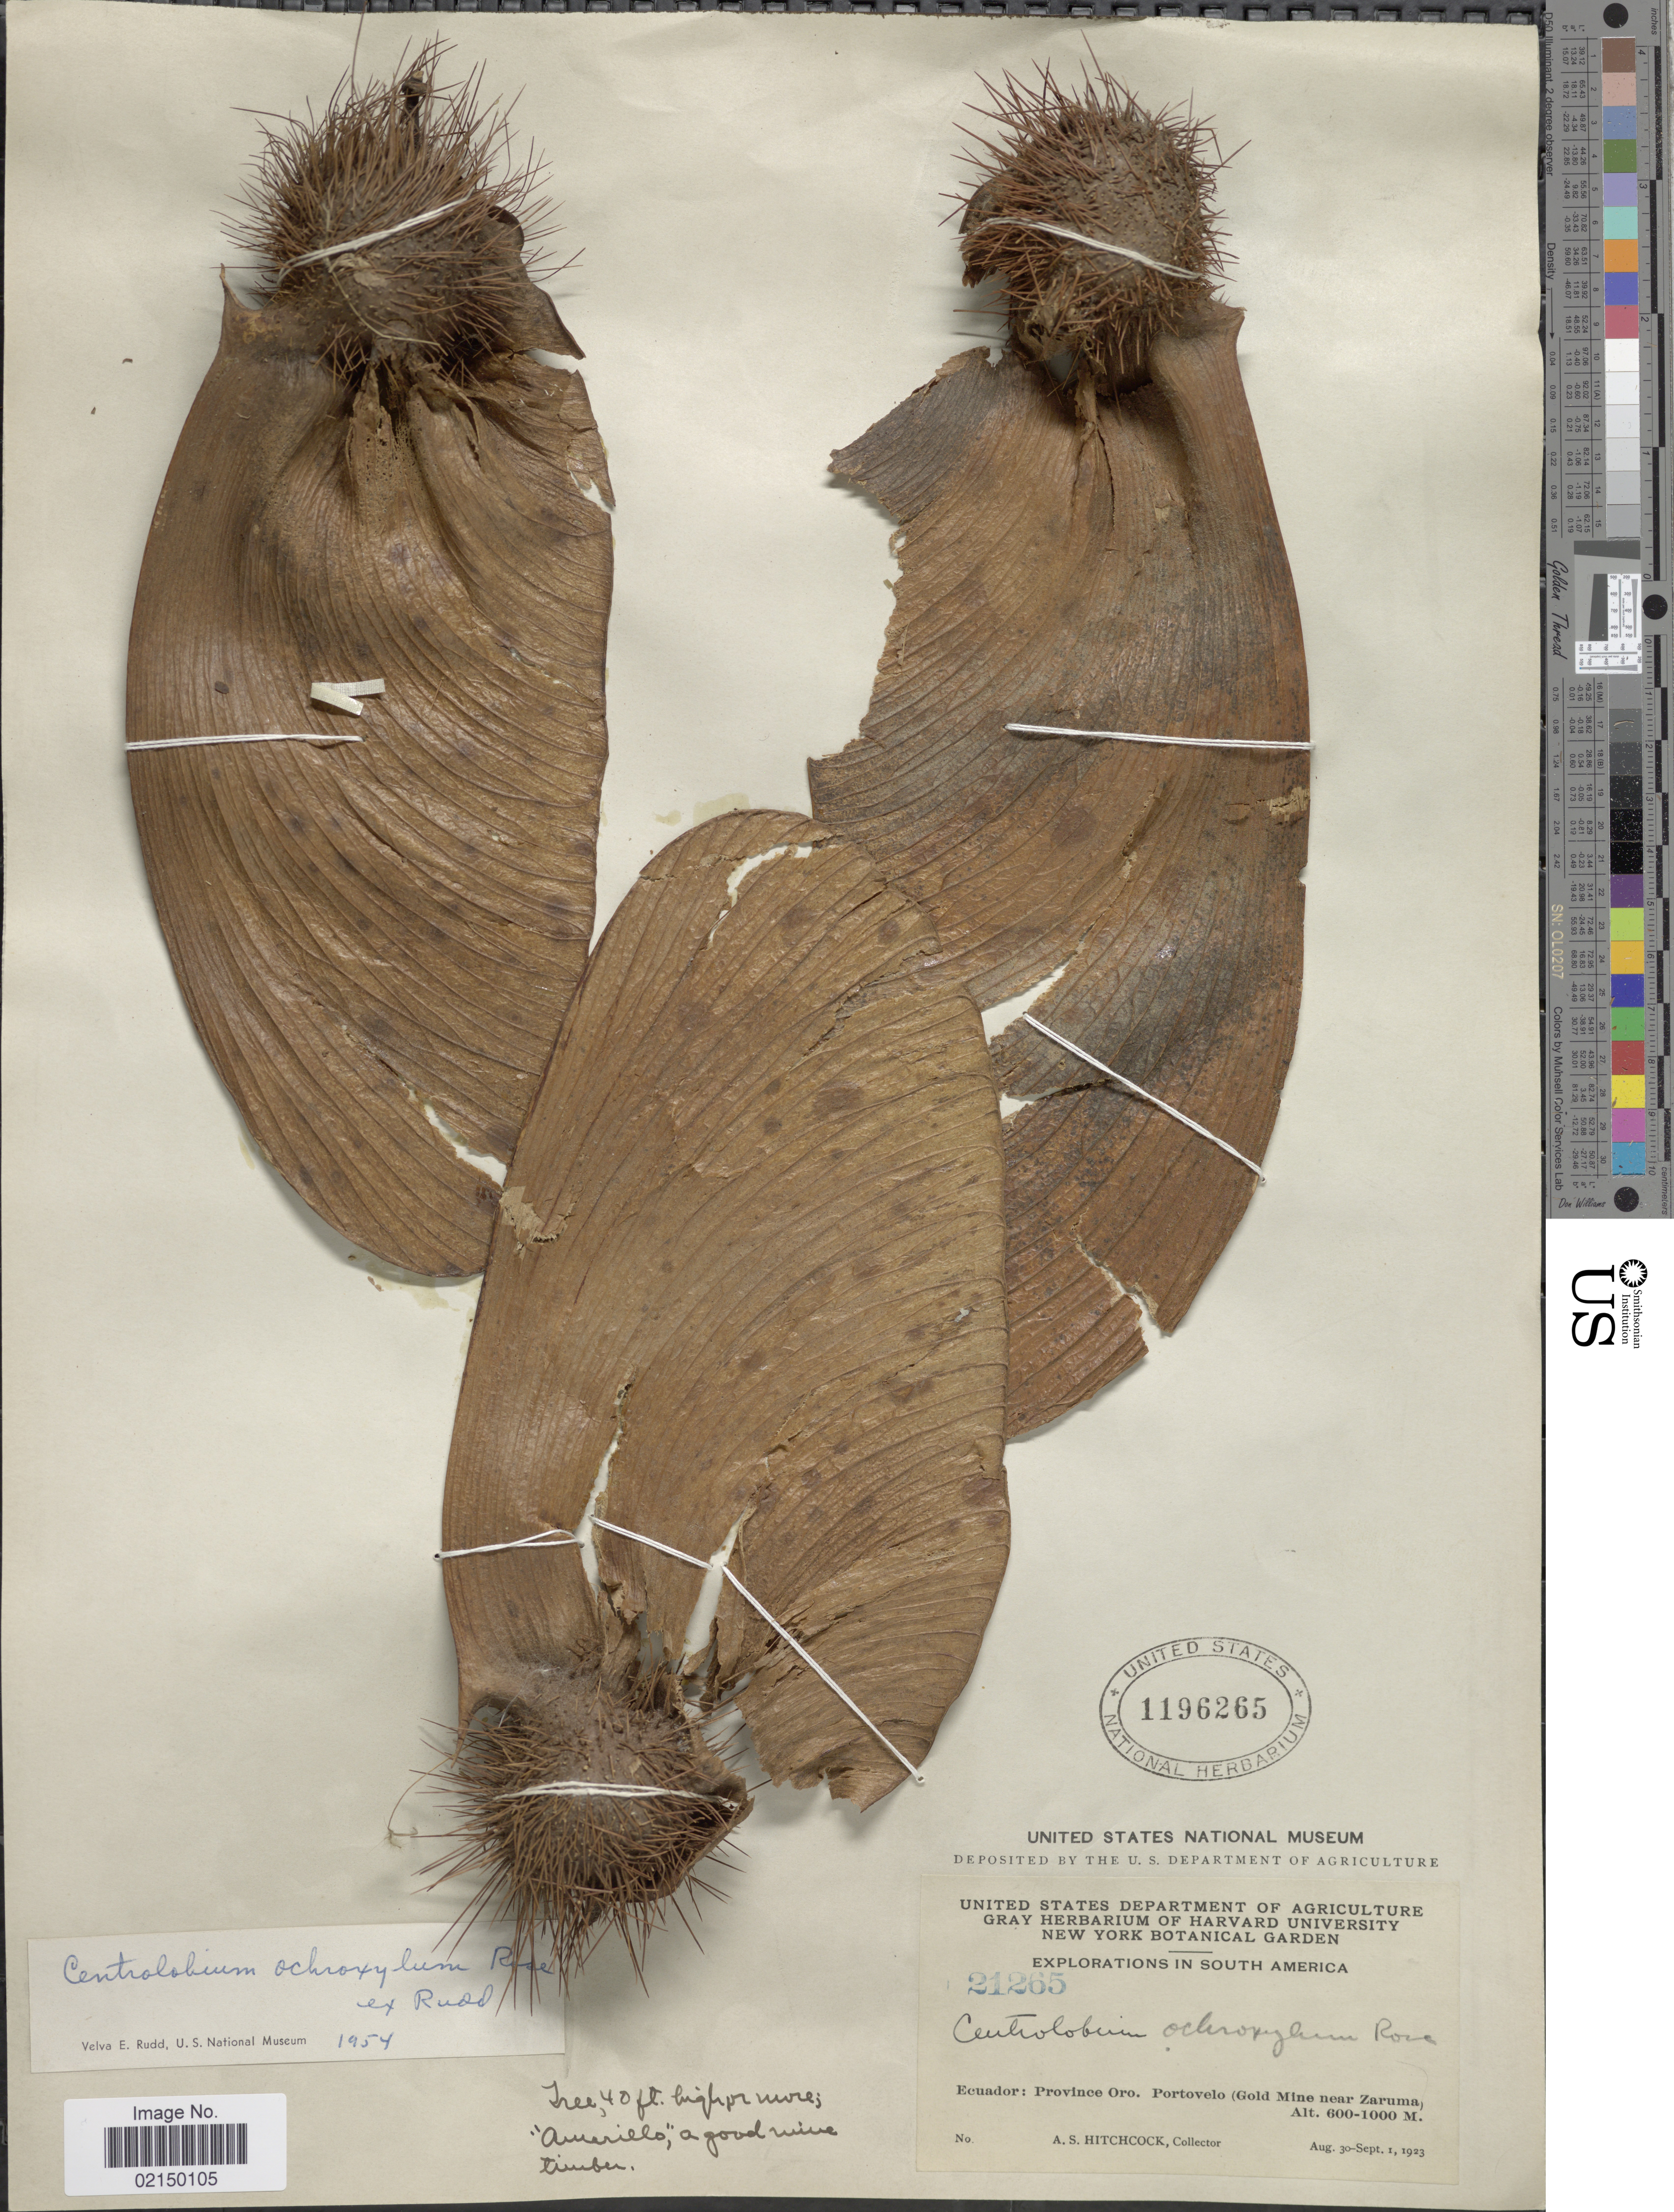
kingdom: Plantae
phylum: Tracheophyta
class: Magnoliopsida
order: Fabales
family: Fabaceae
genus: Centrolobium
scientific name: Centrolobium ochroxylum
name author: Rose ex Rudd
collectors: A. S. Hitchcock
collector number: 21265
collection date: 1923-08-30/1923-09-01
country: Ecuador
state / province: El Oro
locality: Province Oro. Portovelo (Gold Mine near Zaruma)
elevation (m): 600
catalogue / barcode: US 1196265